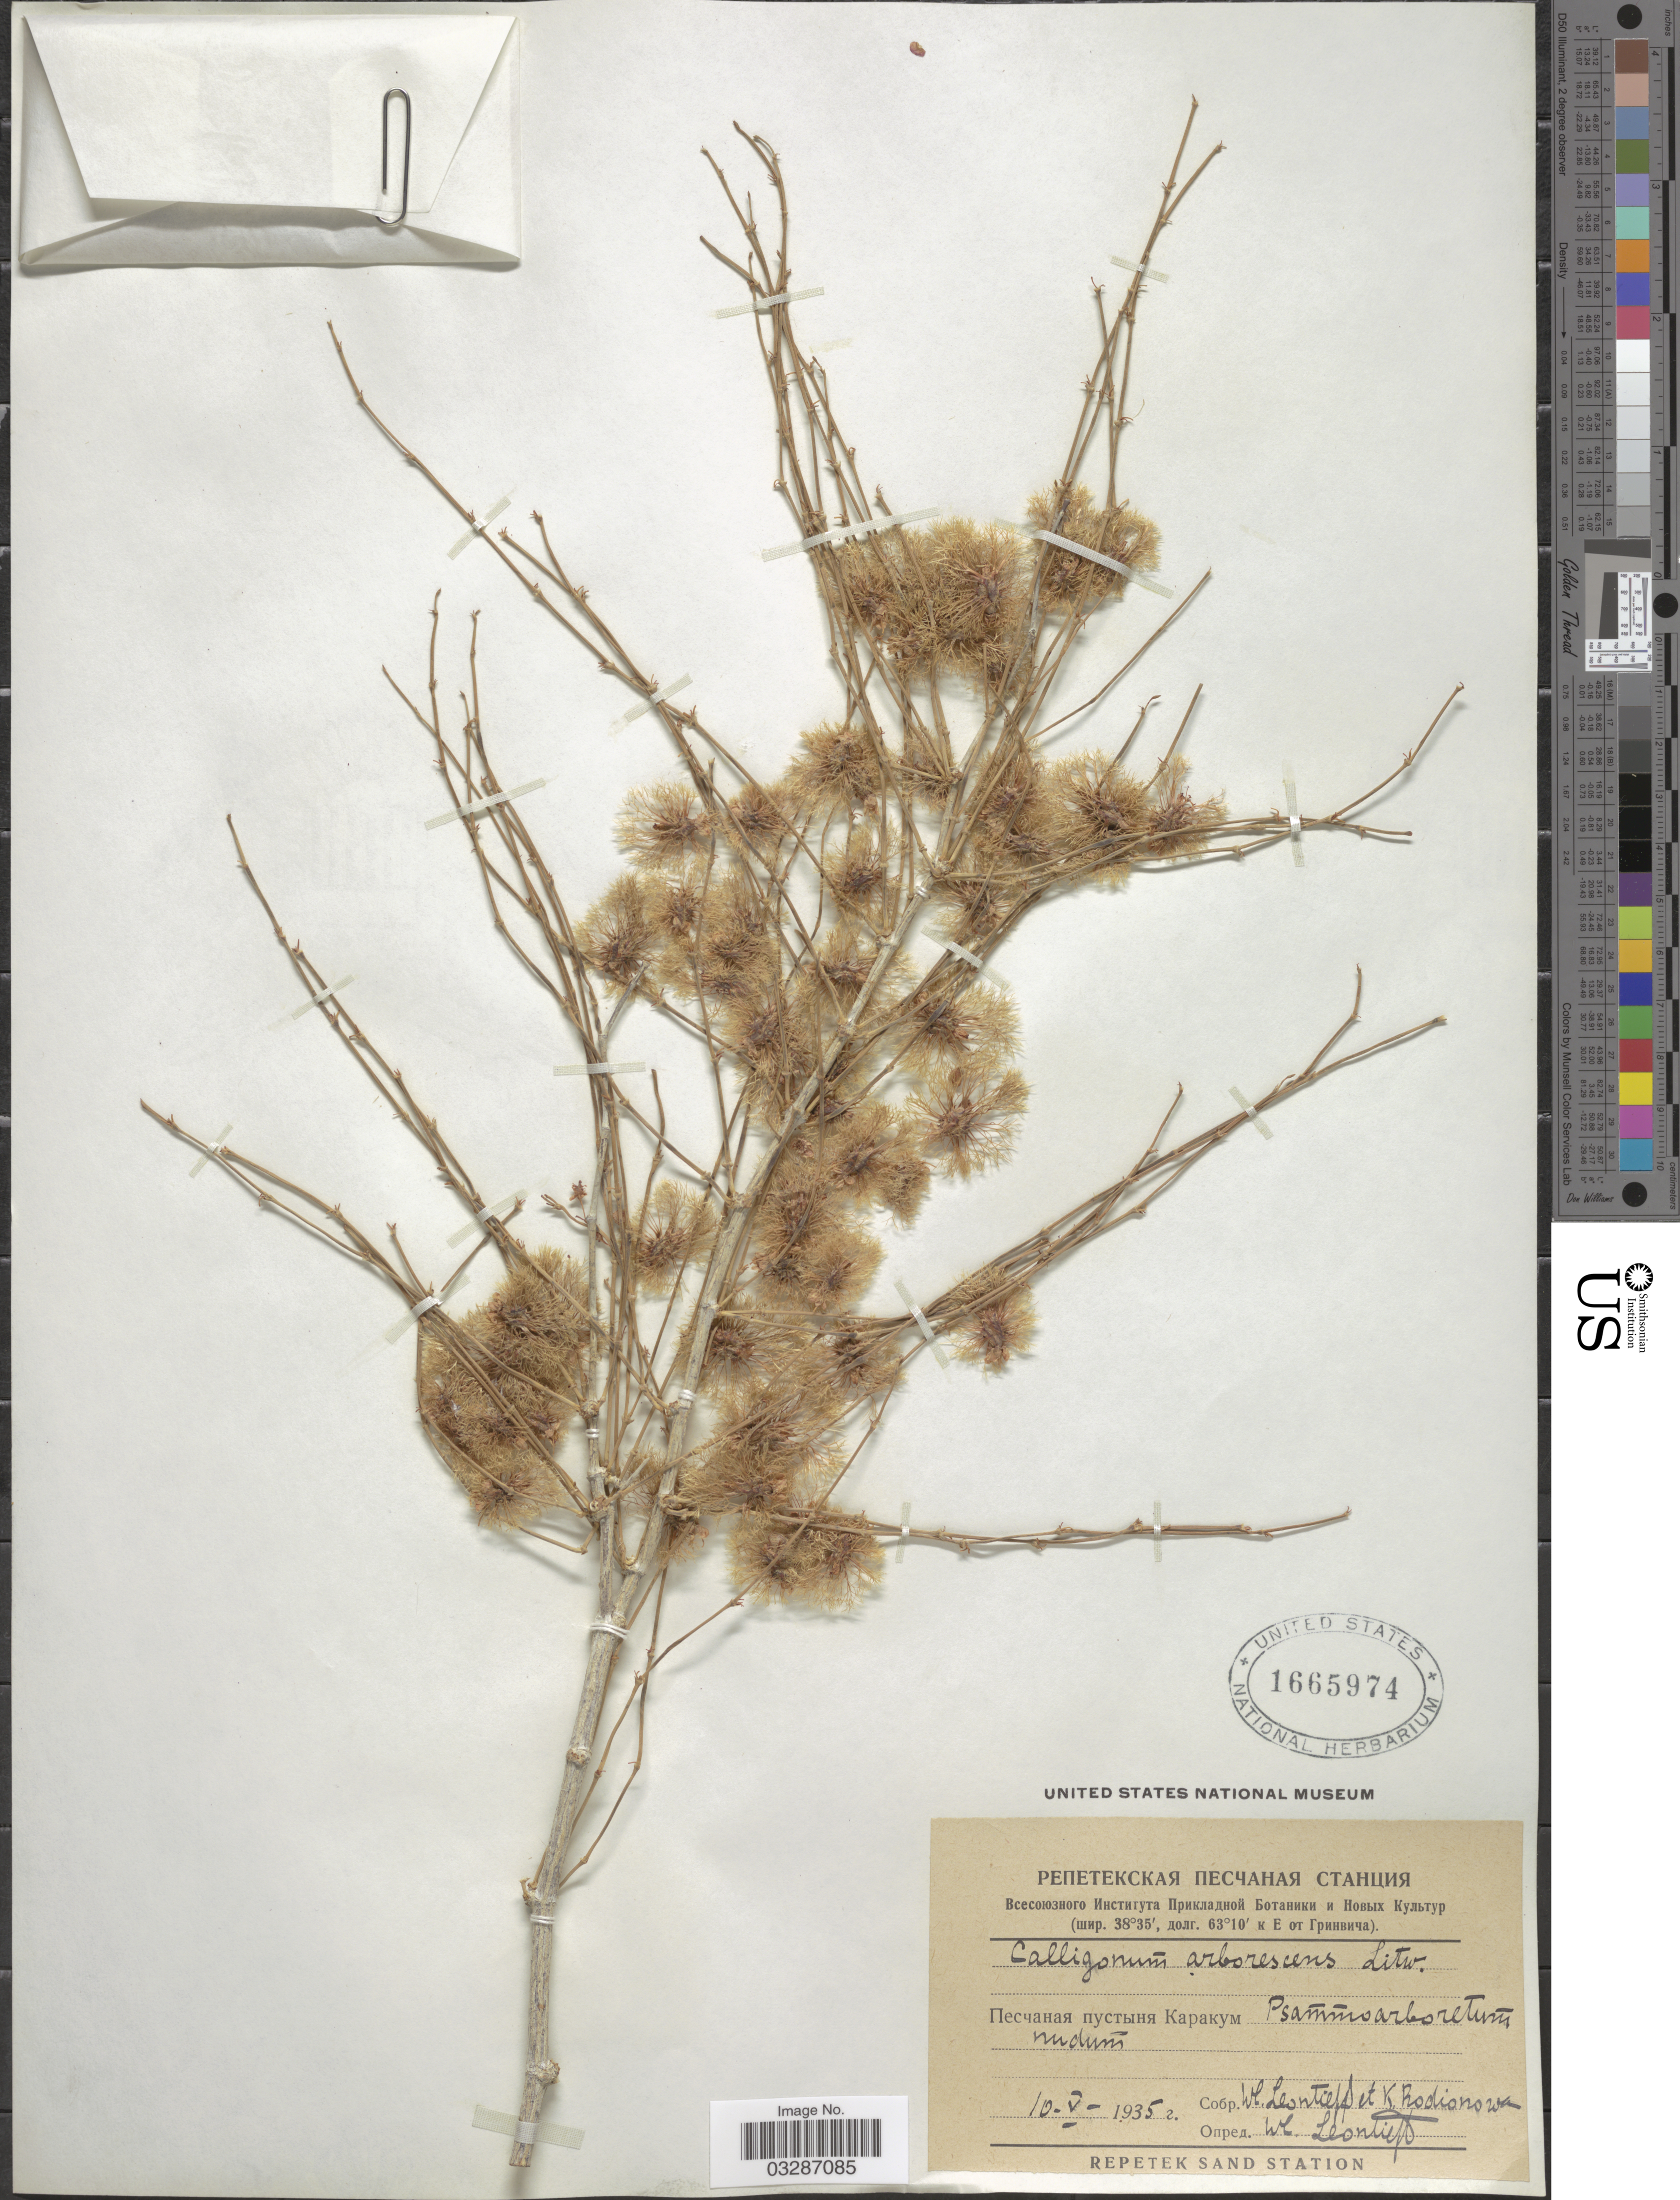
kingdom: Plantae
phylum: Tracheophyta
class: Magnoliopsida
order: Caryophyllales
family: Polygonaceae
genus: Calligonum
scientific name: Calligonum arborescens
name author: Litv.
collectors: W. Leontieft & K. Rodionowa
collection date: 1935-05-10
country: Turkmenistan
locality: Karakum Desert.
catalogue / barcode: US 1665974